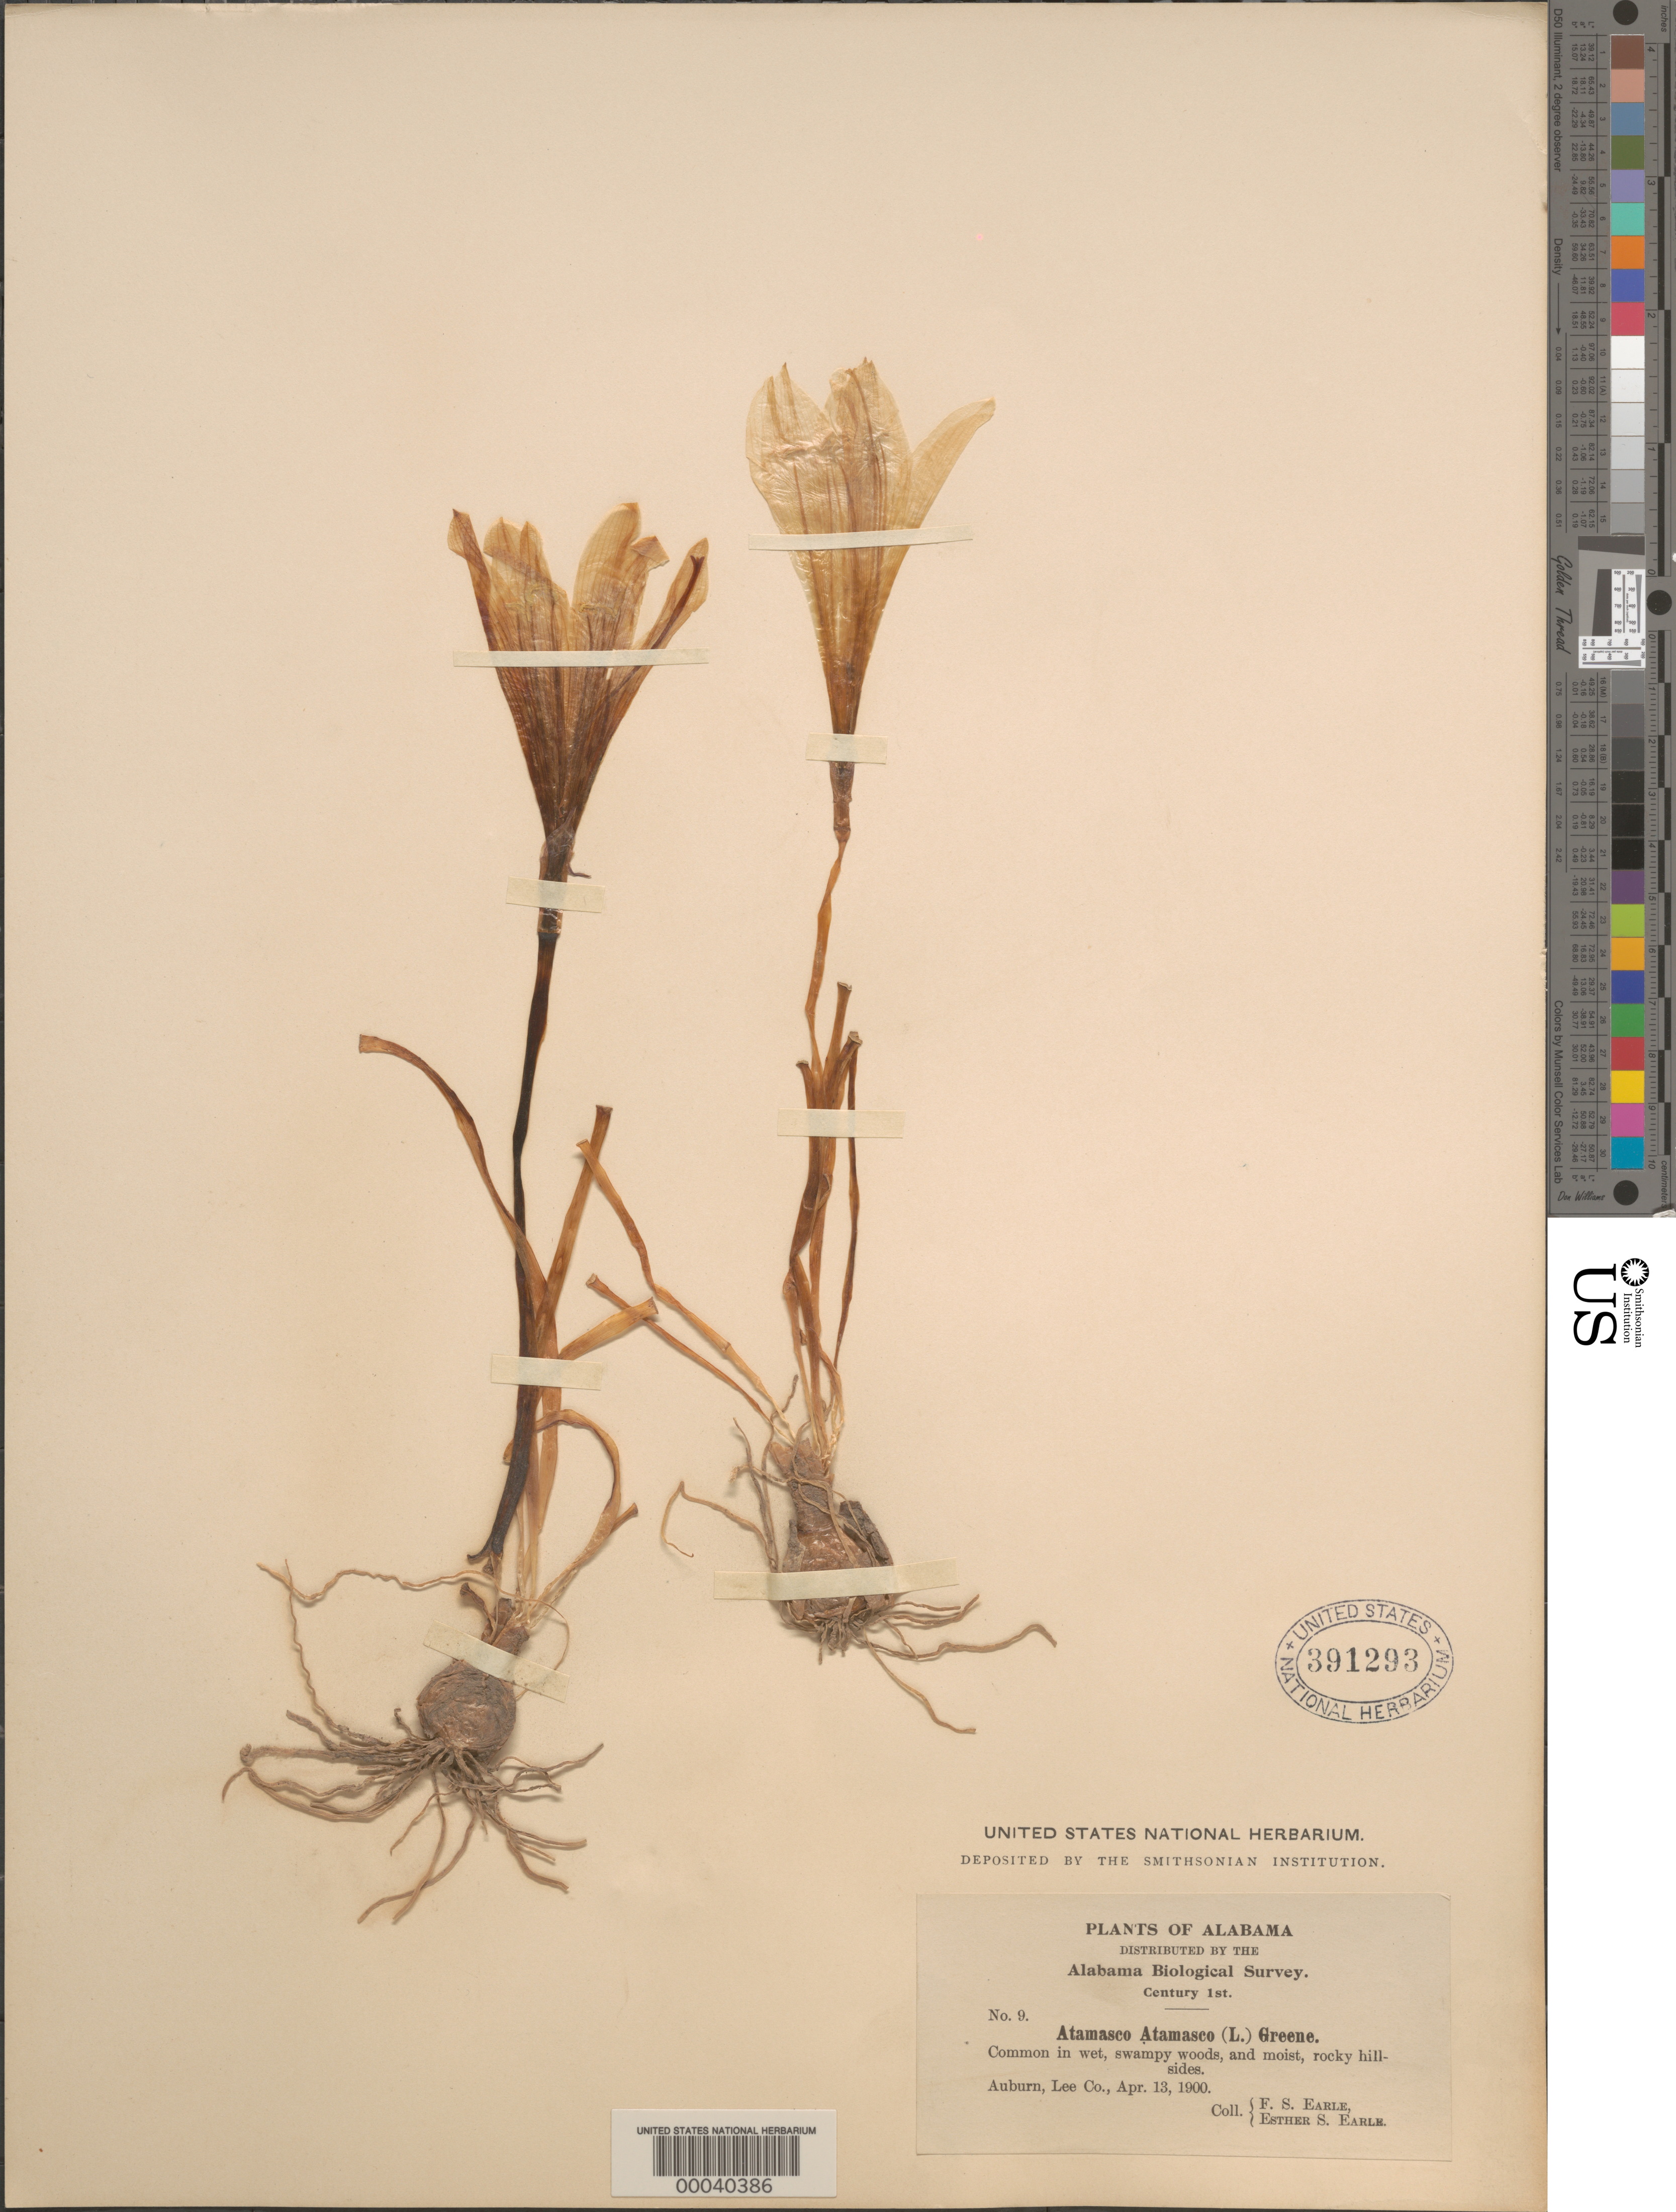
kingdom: Plantae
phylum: Tracheophyta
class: Liliopsida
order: Asparagales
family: Amaryllidaceae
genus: Zephyranthes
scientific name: Zephyranthes atamasco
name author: (L.) Herb.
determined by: Strong, Mark T.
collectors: F. S. Earle & E. S. Earle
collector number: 9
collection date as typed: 13 Apr 1900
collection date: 1900-04-13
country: United States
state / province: Alabama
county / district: Lee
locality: Auburn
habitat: Wet, swampy woods, and moist, rocky hillsides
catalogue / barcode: US 391293